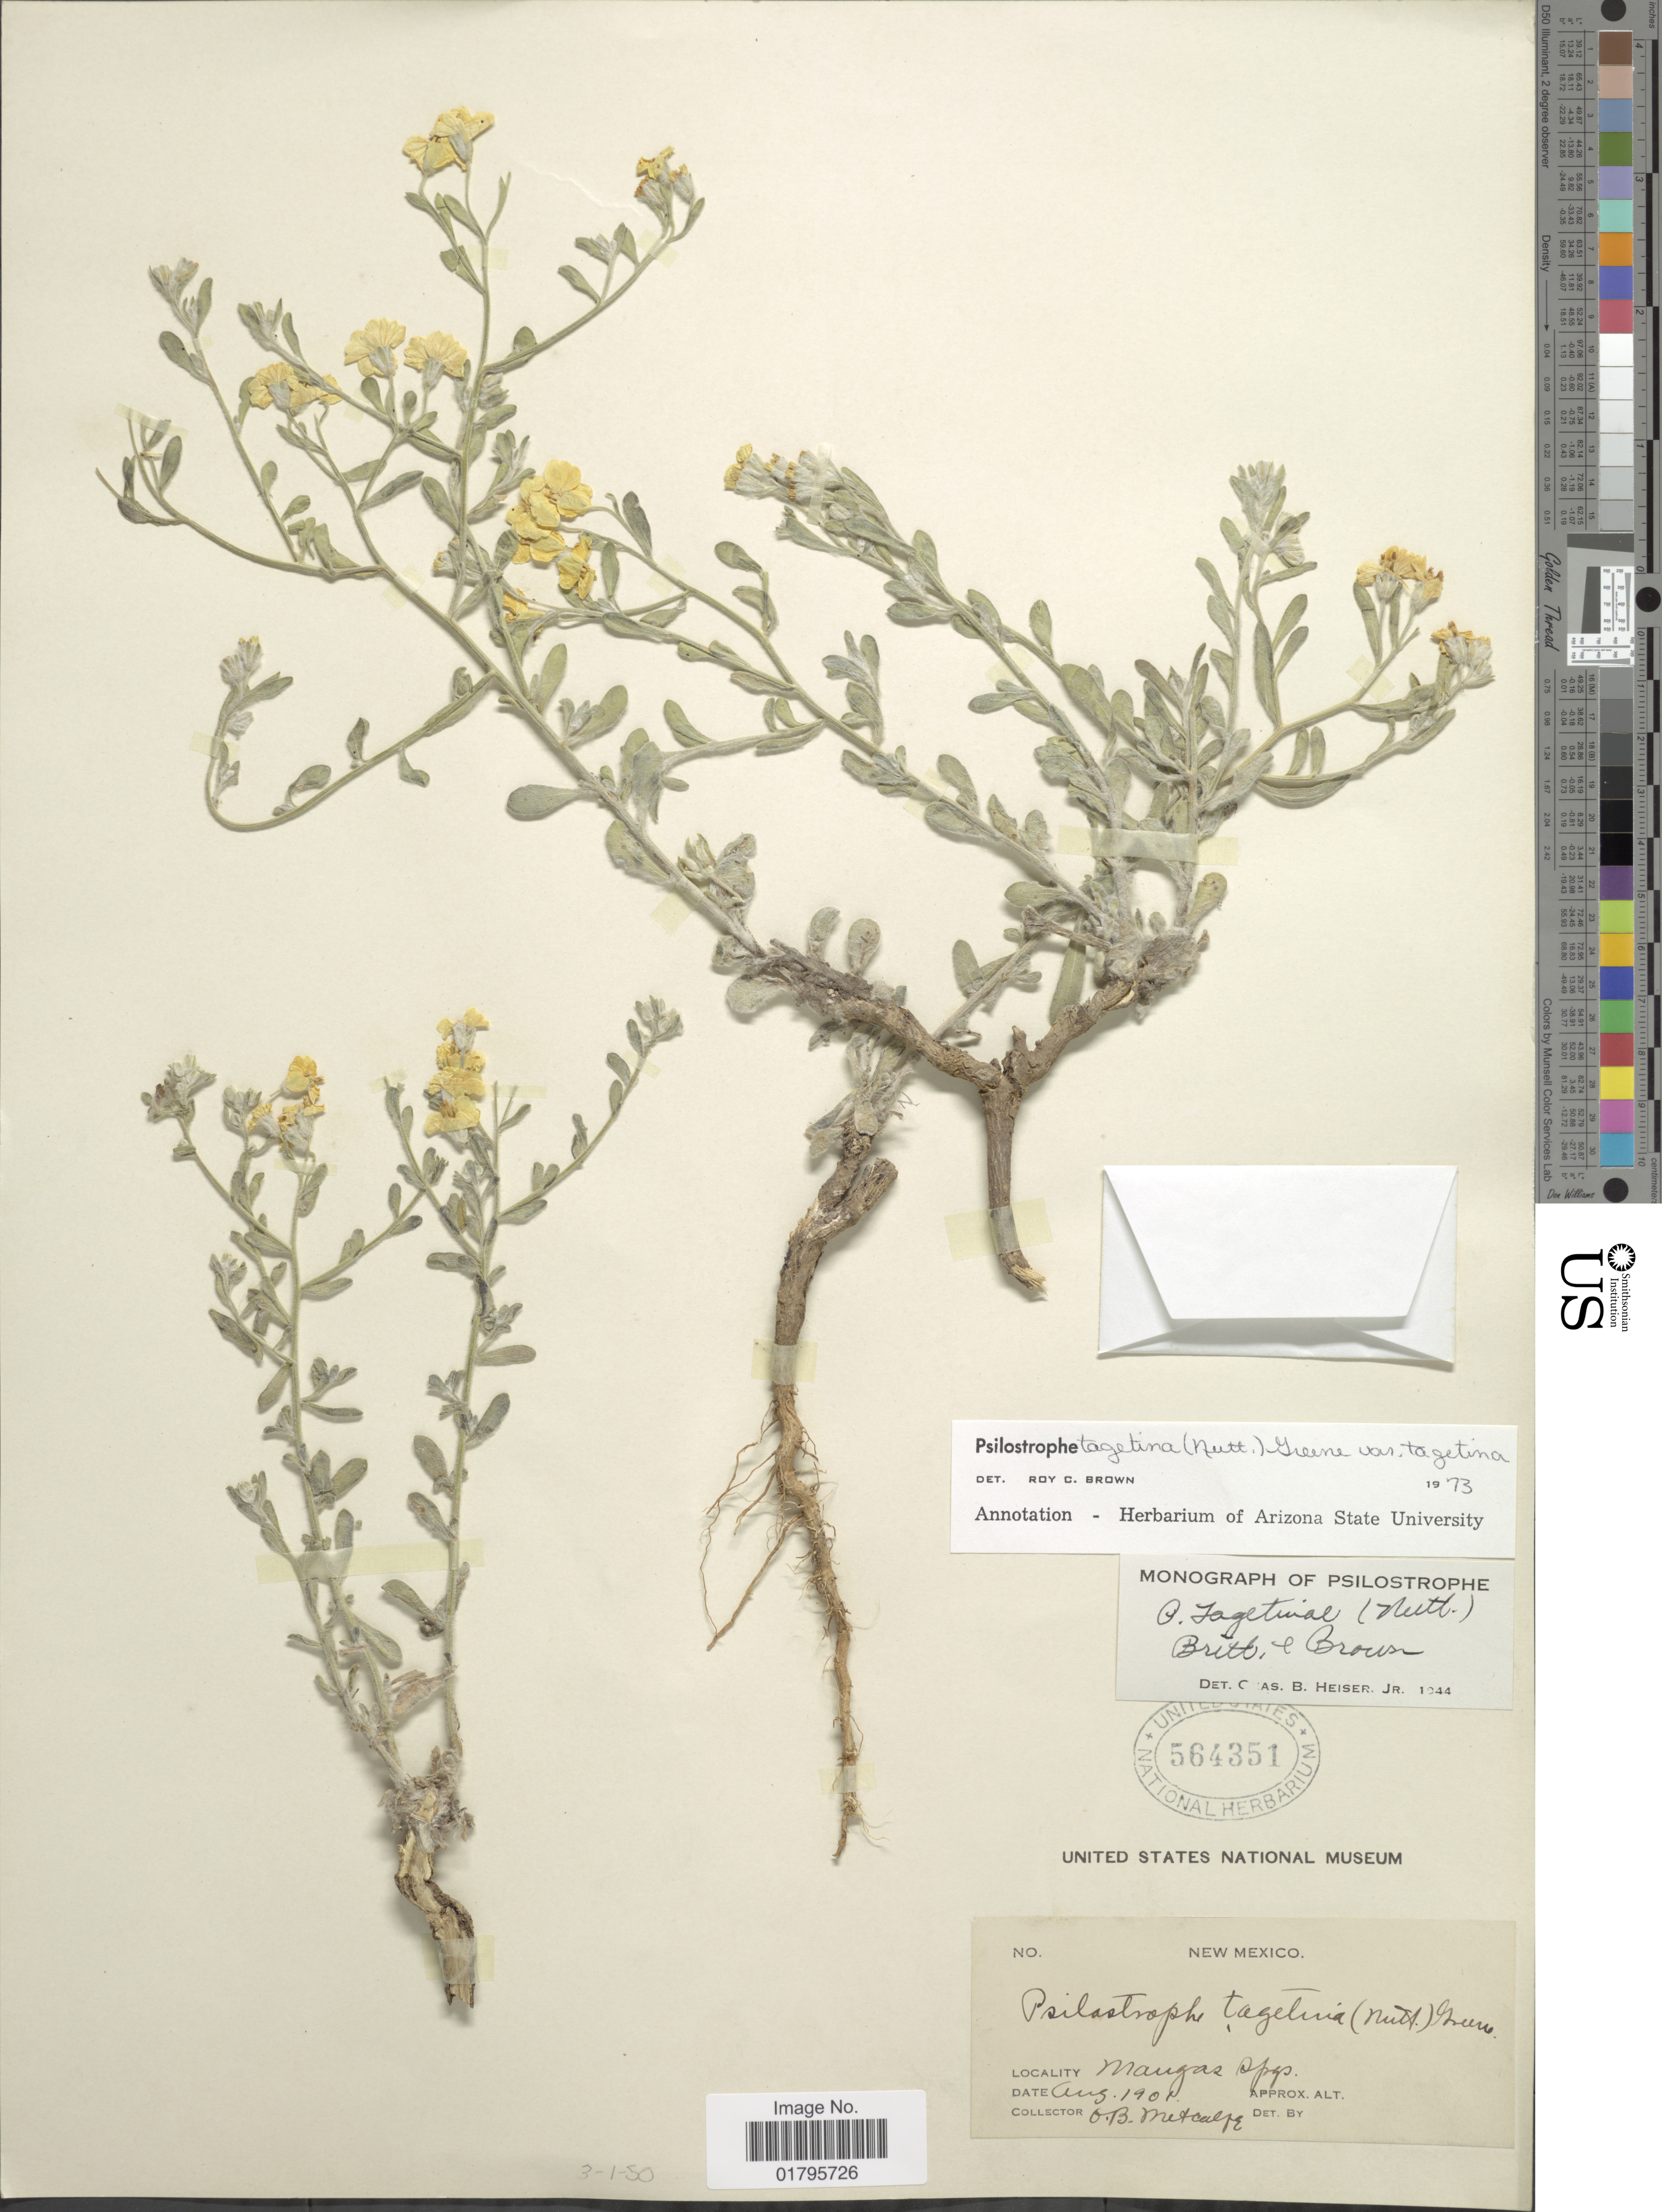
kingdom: Plantae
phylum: Tracheophyta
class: Magnoliopsida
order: Asterales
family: Asteraceae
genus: Psilostrophe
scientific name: Psilostrophe tagetina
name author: (Nutt.) Greene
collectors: O. B. Metcalfe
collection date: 1901-08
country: United States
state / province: New Mexico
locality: Mangas Spgs. [Mangas Springs]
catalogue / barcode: US 564351